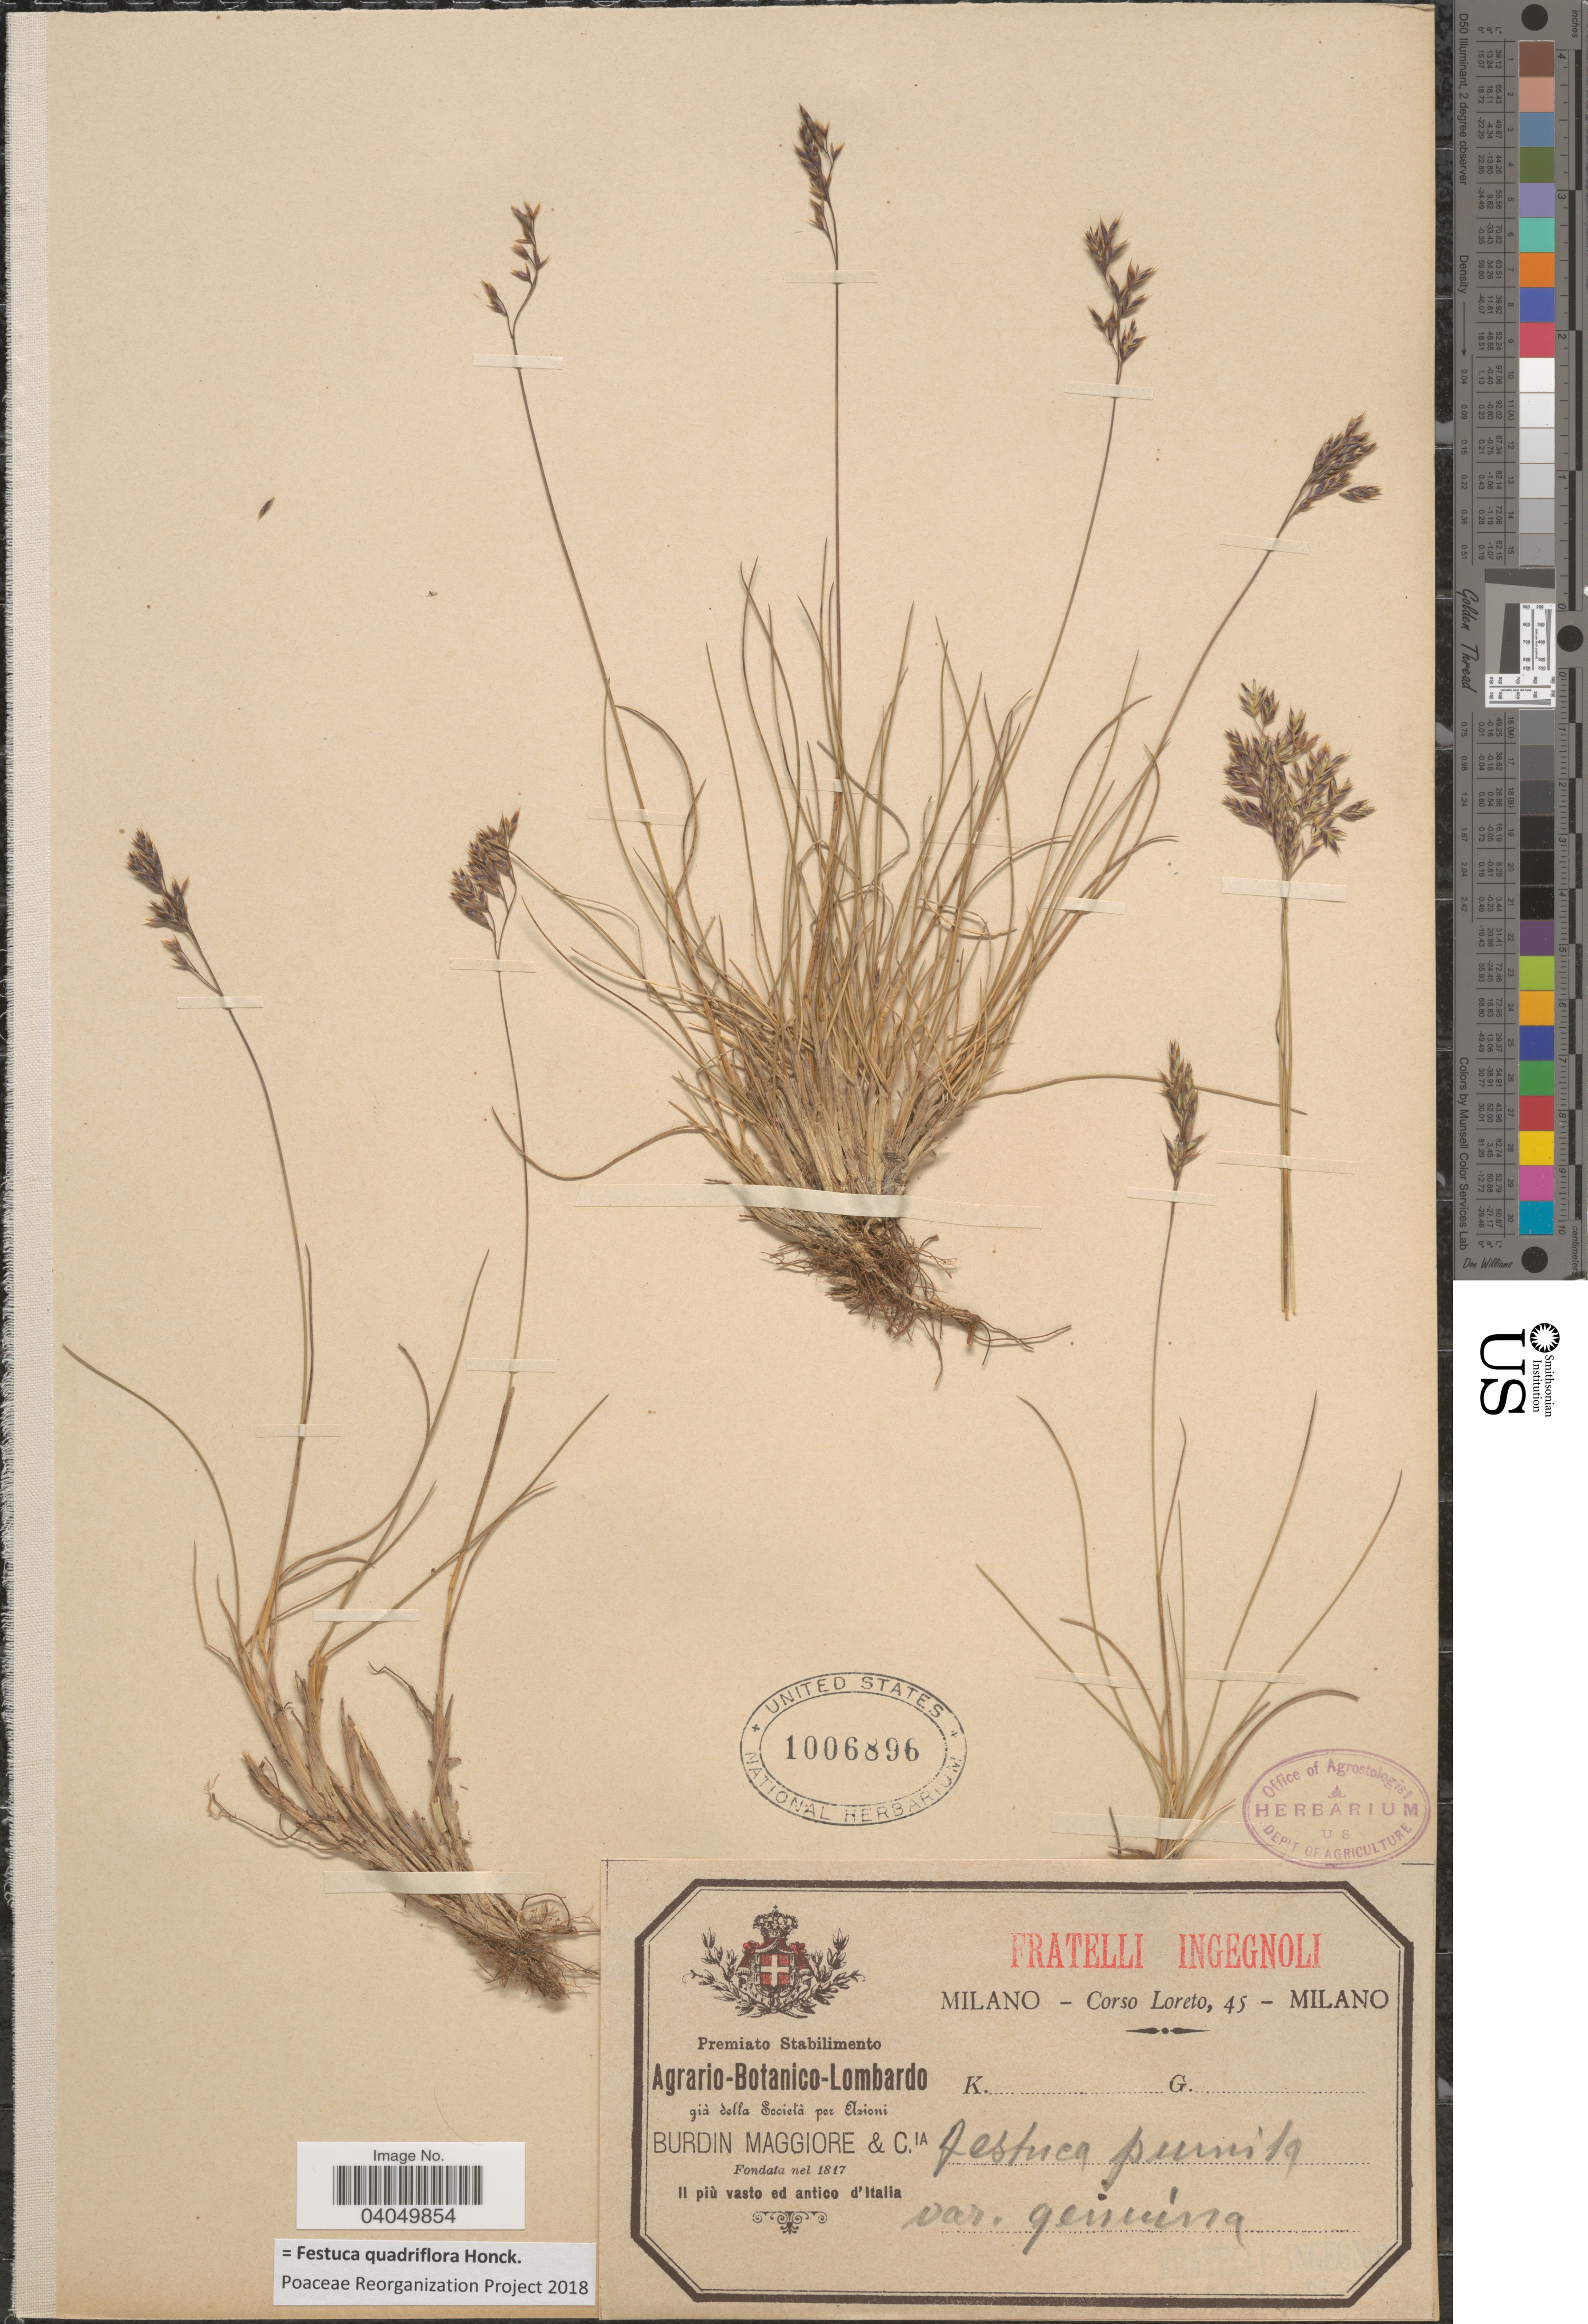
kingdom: Plantae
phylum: Tracheophyta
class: Liliopsida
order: Poales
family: Poaceae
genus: Festuca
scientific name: Festuca quadriflora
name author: Honck.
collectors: Loreto, C.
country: Italy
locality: Milano.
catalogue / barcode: US 1006896